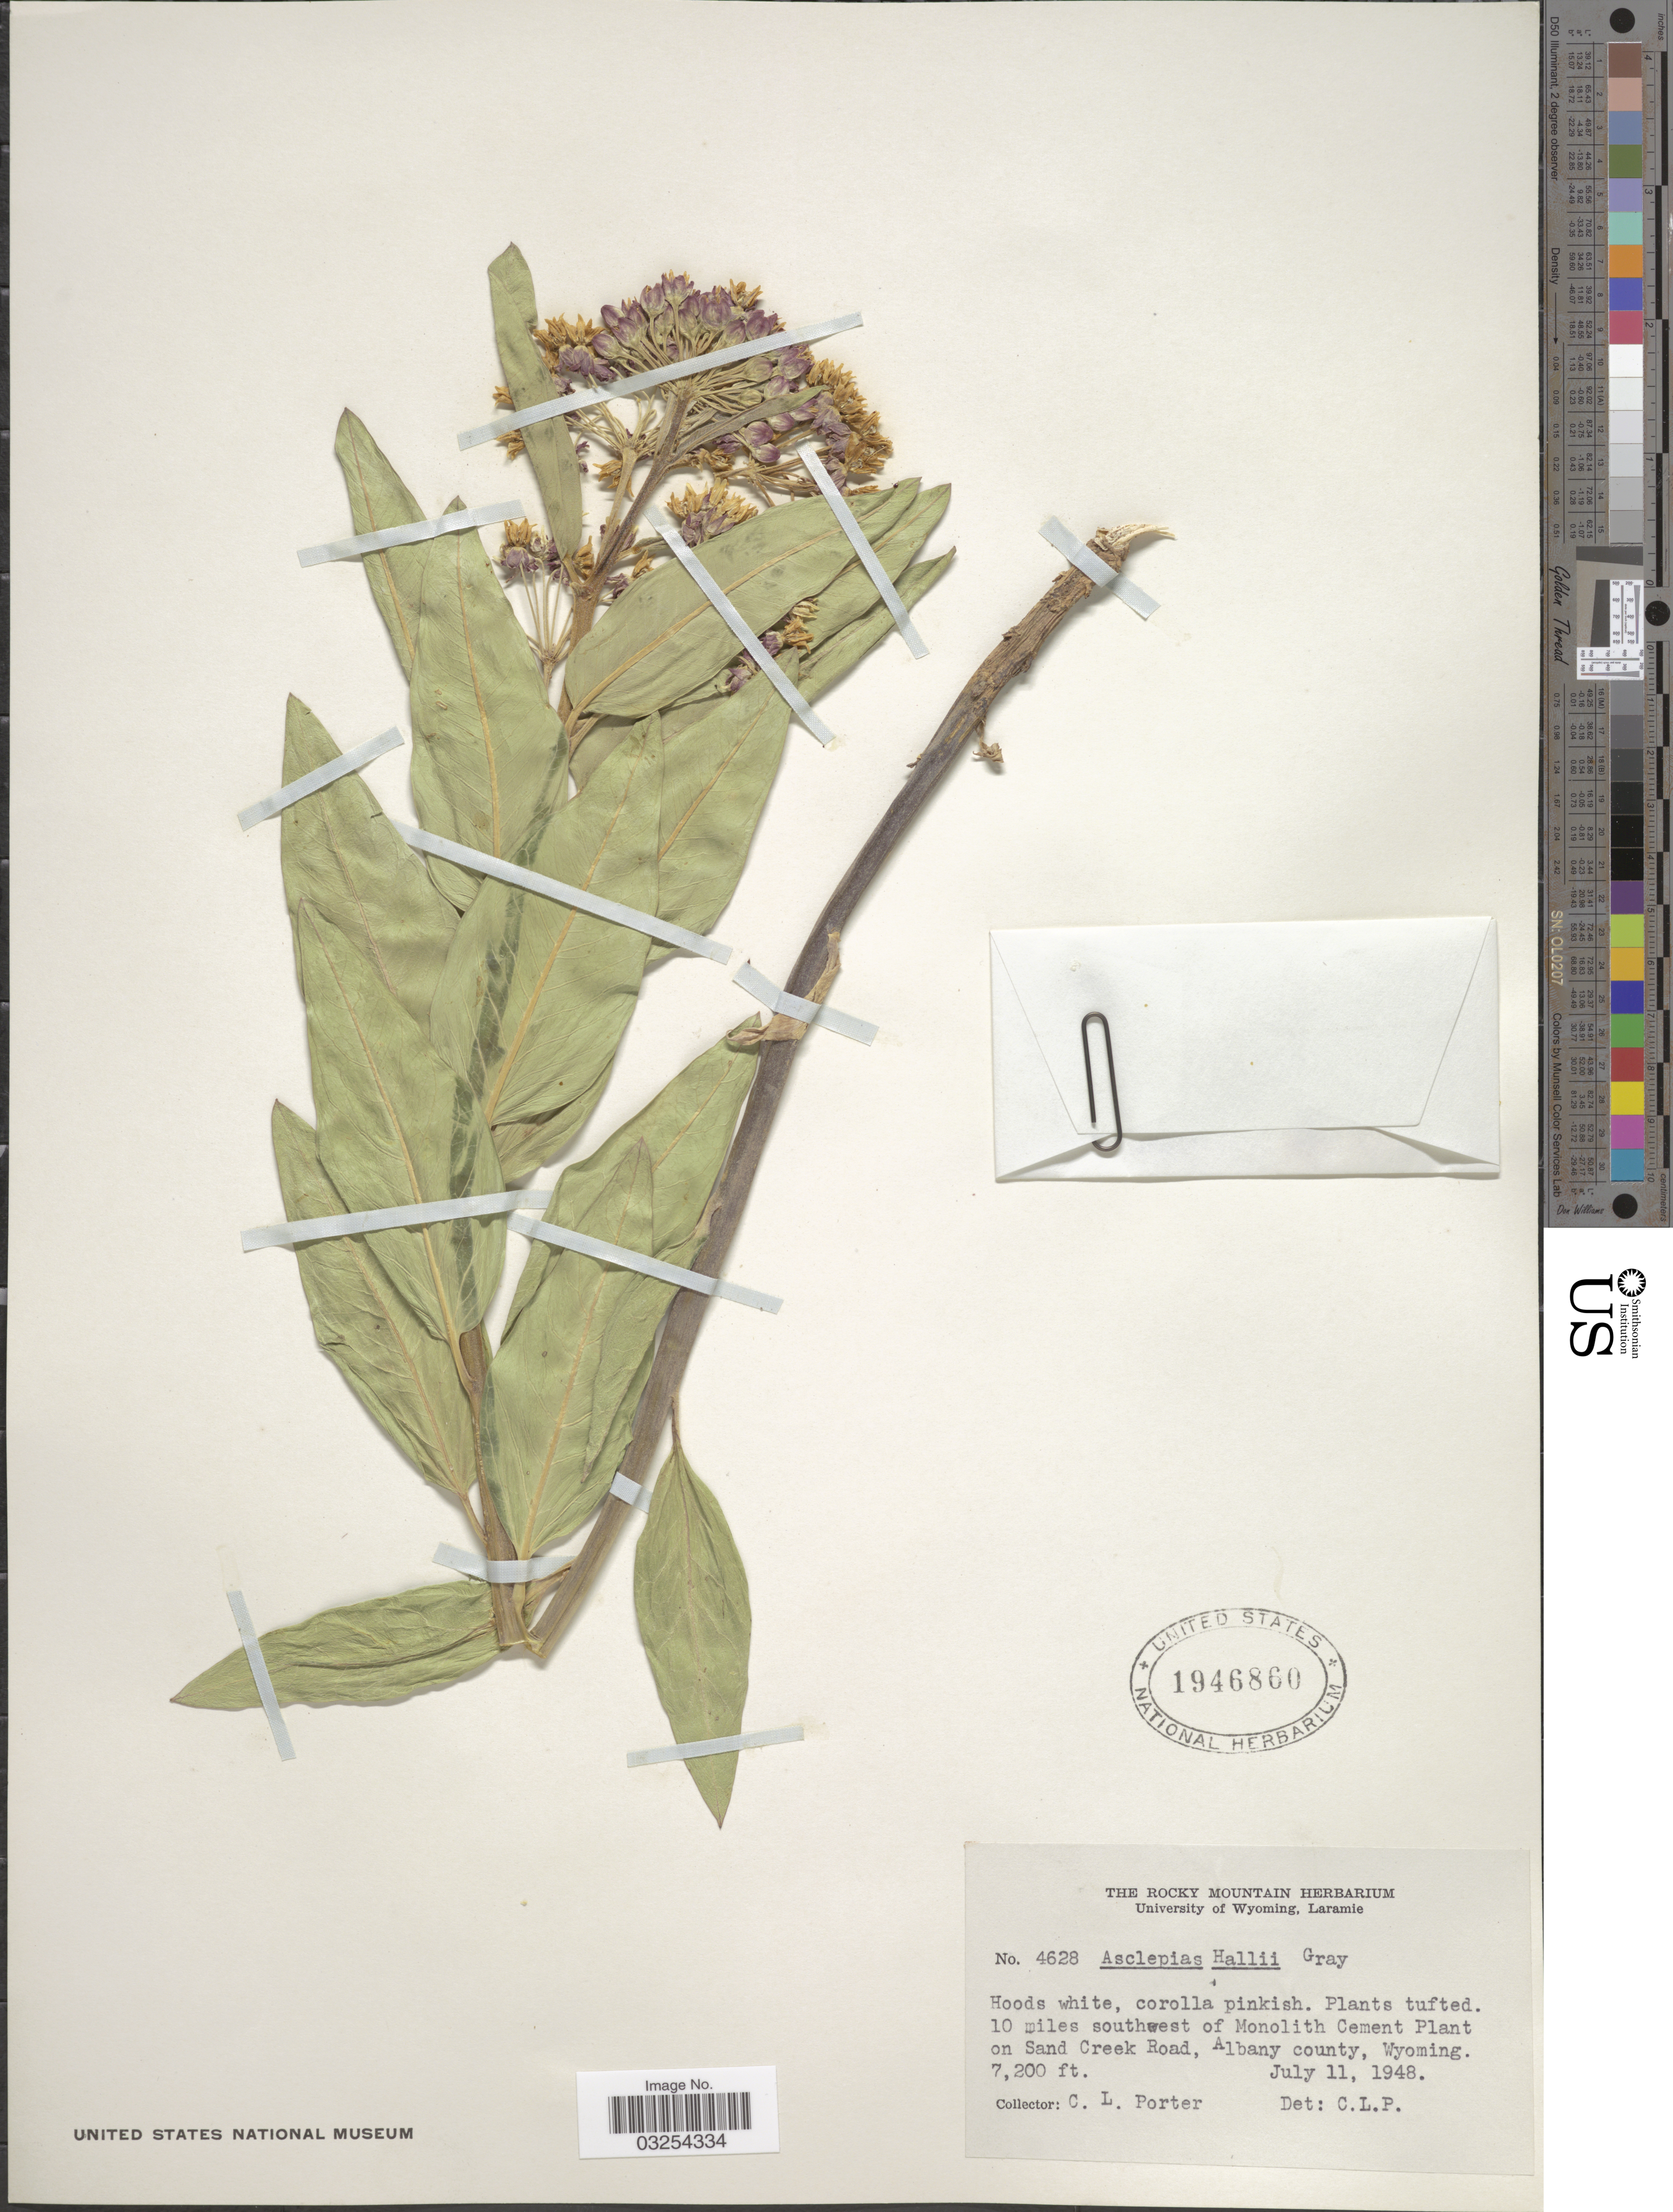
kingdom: Plantae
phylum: Tracheophyta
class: Magnoliopsida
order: Gentianales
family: Apocynaceae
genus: Asclepias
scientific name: Asclepias hallii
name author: A. Gray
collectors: C. L. Porter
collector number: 4628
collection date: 1948-07-11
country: United States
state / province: Wyoming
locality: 10 miles southwest of Monolith Cement Plant on Sand Creek Road, Albany county.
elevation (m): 2195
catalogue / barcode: US 1946860